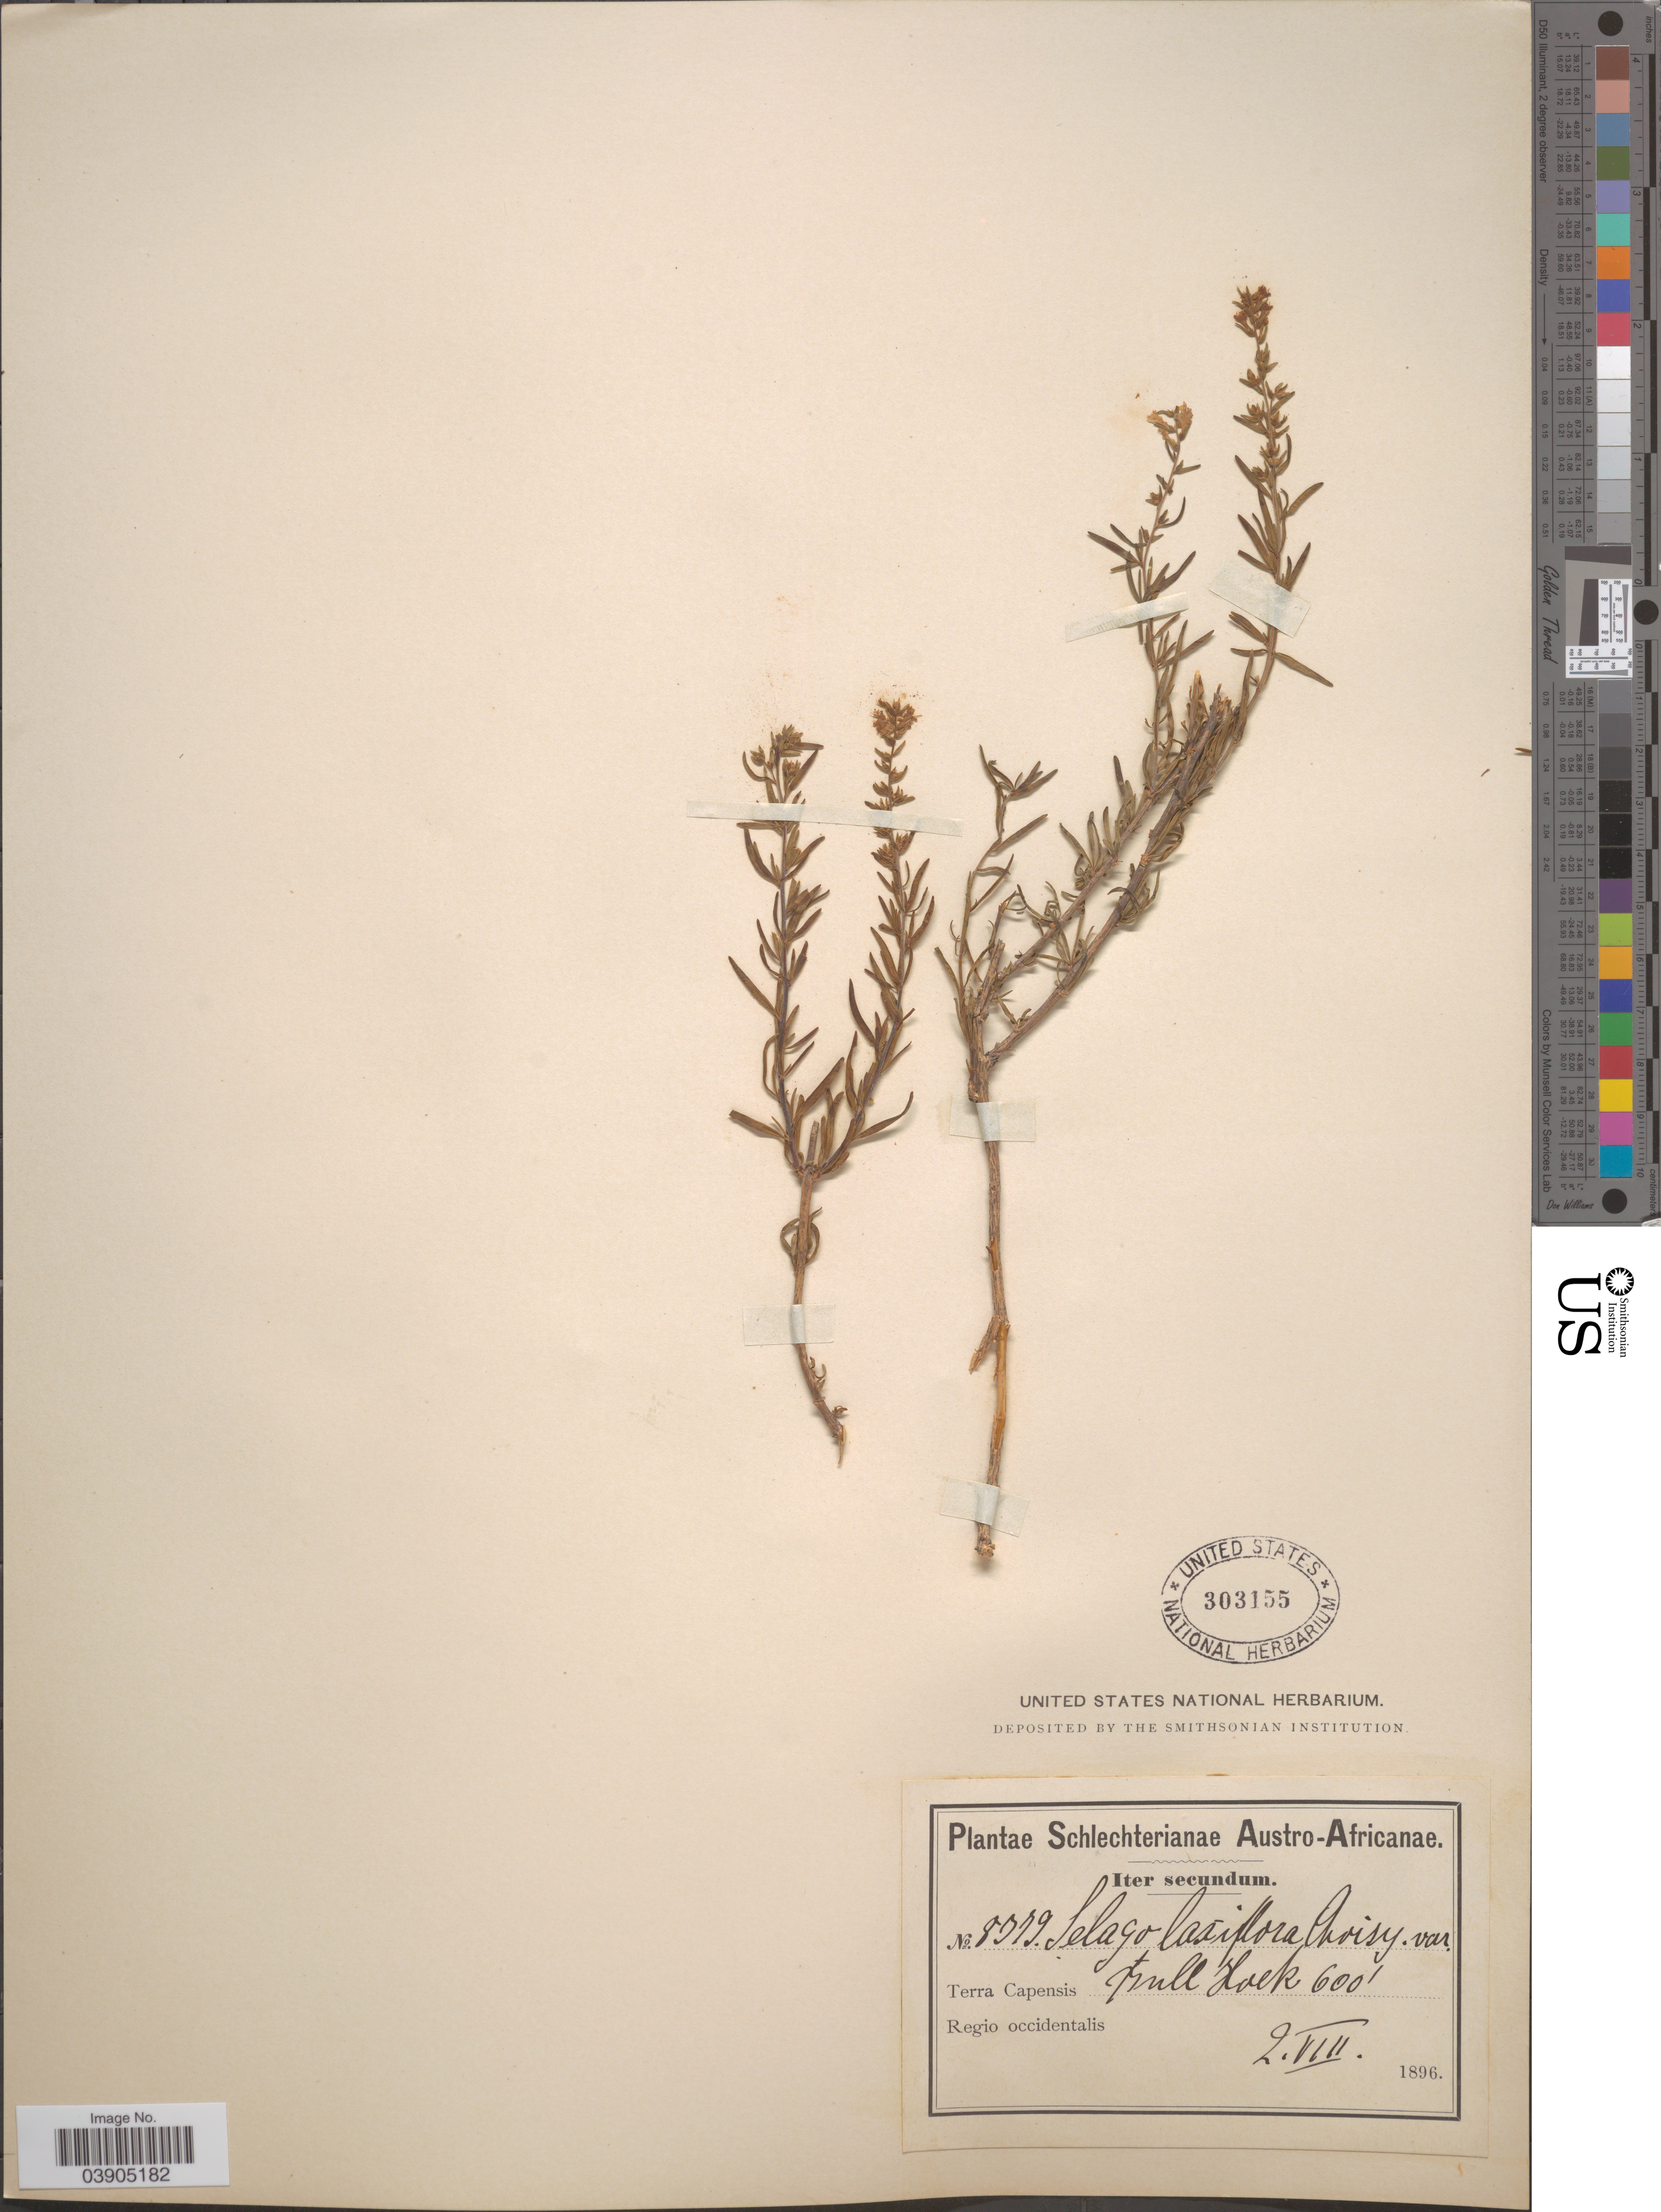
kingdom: Plantae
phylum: Tracheophyta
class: Magnoliopsida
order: Lamiales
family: Scrophulariaceae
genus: Selago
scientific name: Selago laxiflora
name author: Choisy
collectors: Schlechter, --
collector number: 8379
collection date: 1896-08-02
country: South Africa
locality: Austro-Africanae. Terra Capensis Bull Hoek. Regio occidentalis.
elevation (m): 183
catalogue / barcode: US 303155